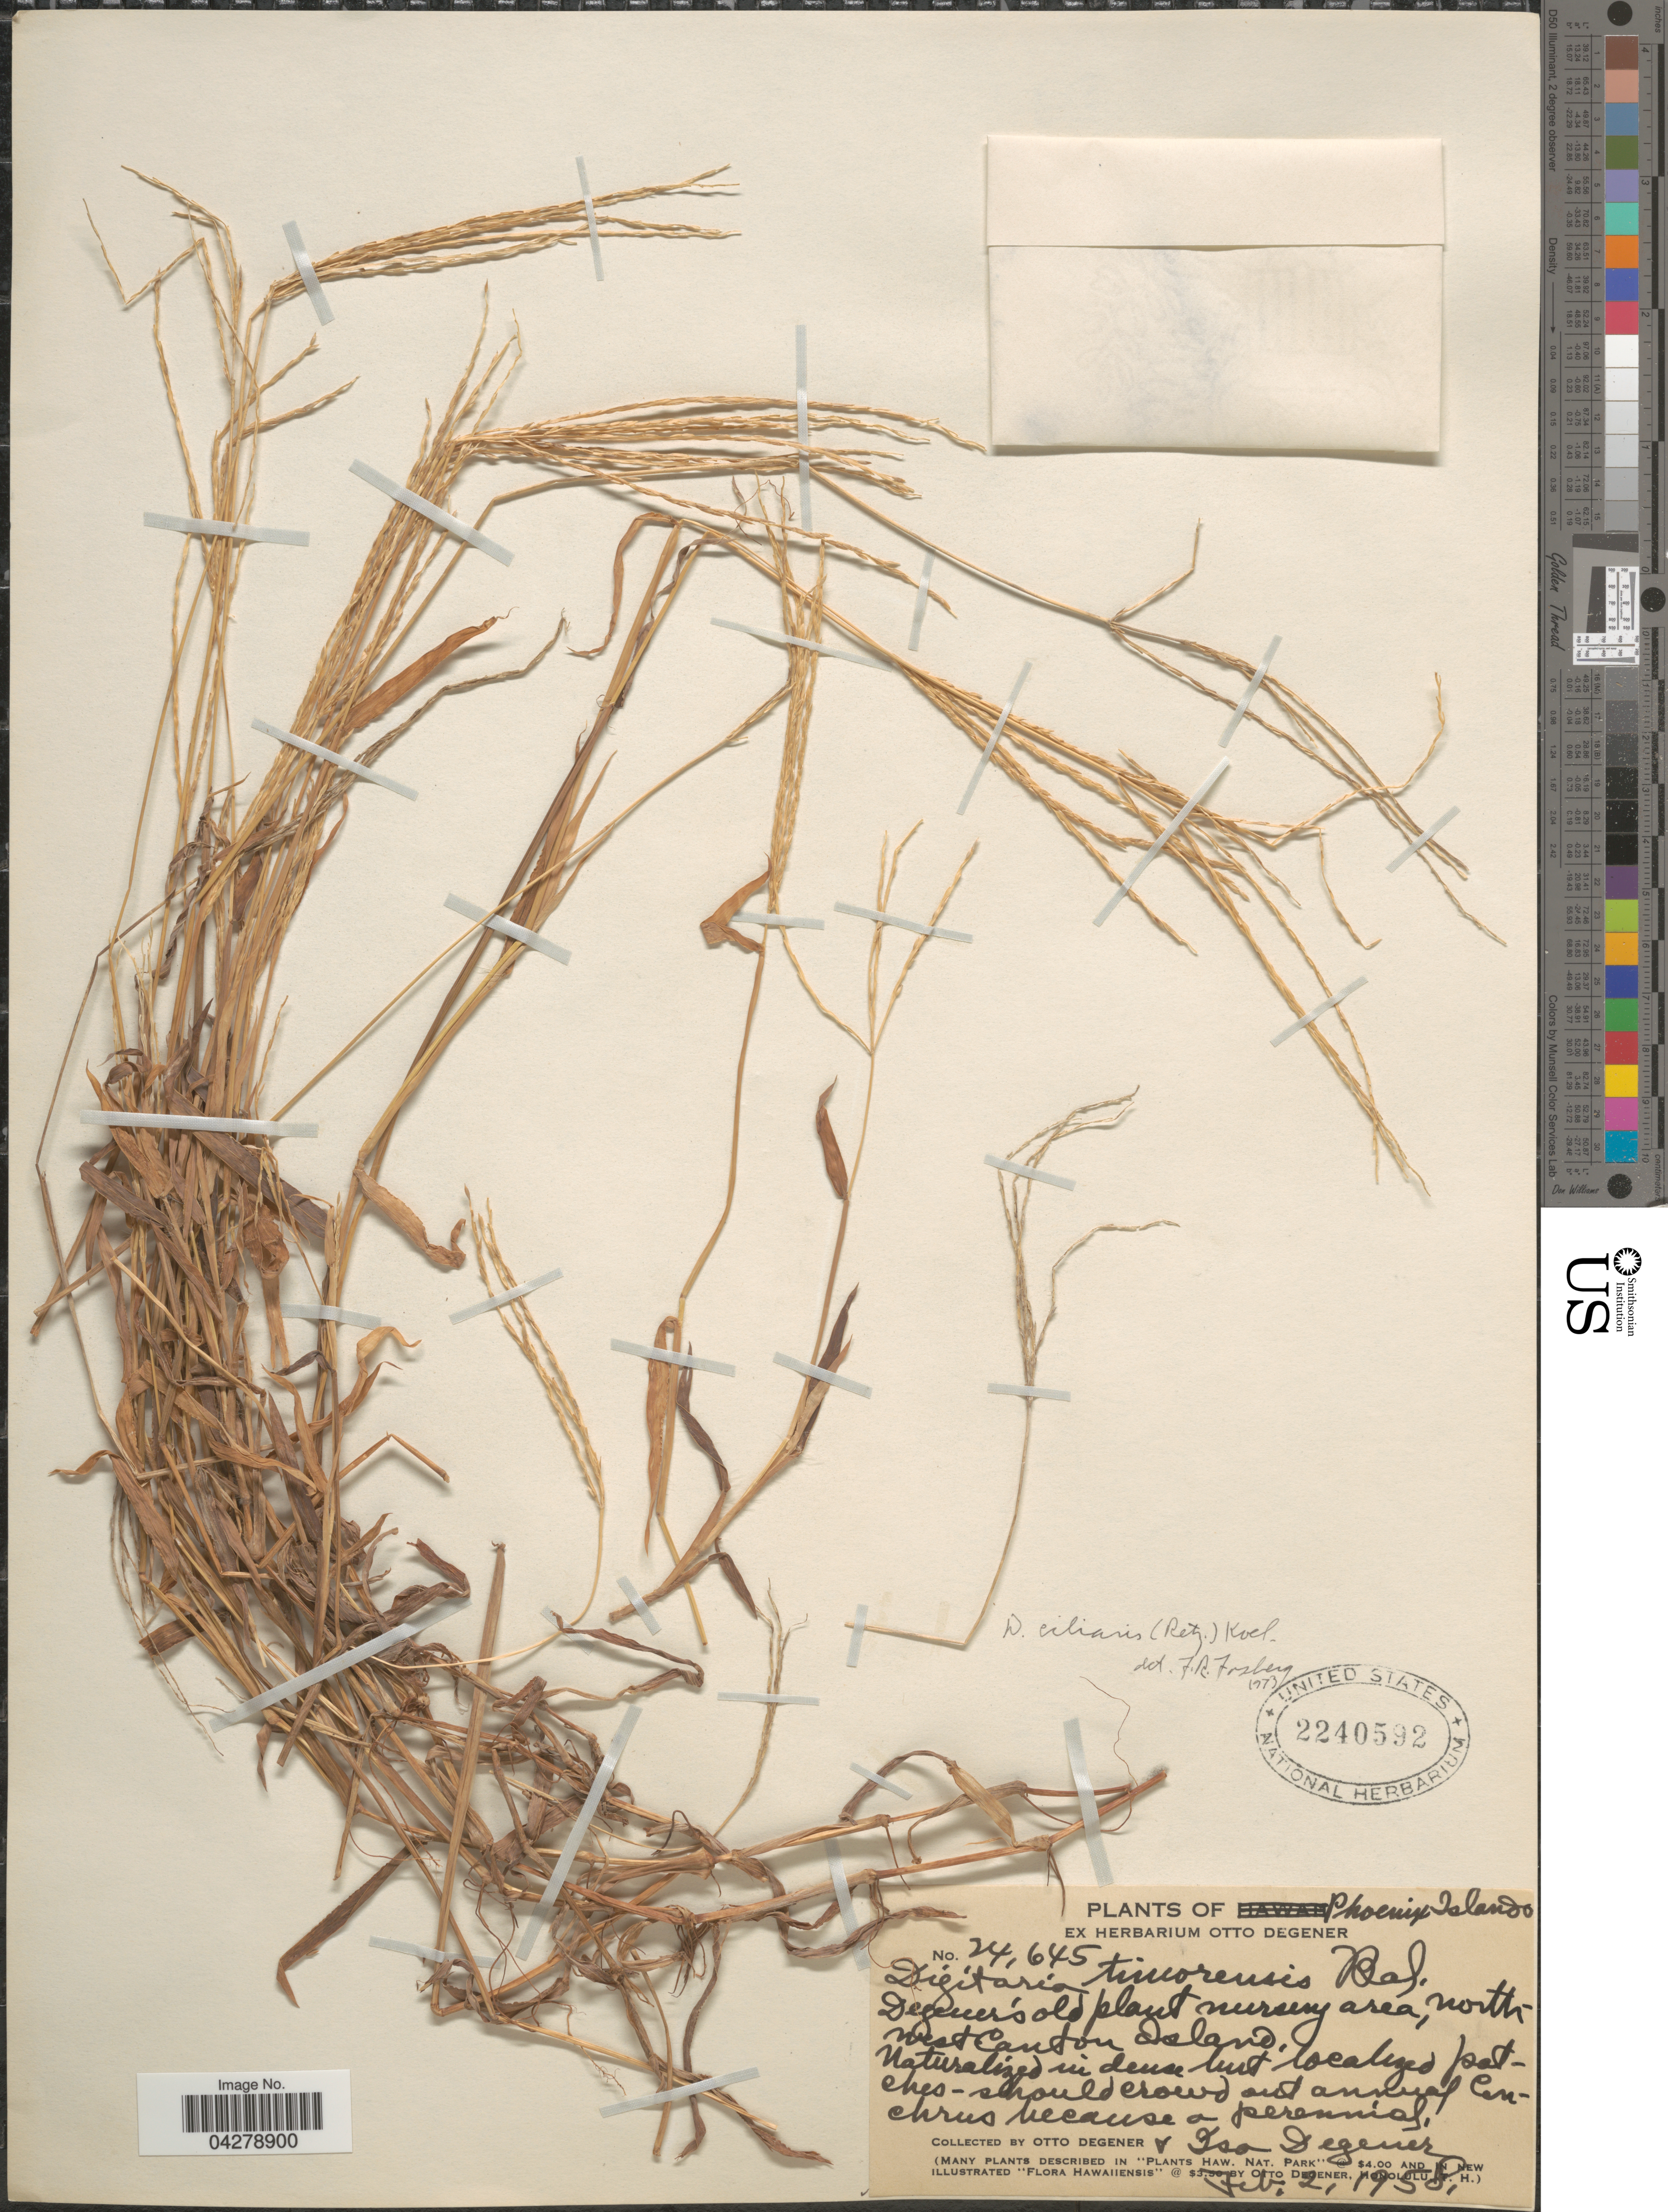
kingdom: Plantae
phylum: Tracheophyta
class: Liliopsida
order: Poales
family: Poaceae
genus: Digitaria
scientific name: Digitaria ciliaris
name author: (Retz.) Koeler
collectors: O. Degener & I. Degener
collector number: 24645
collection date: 1958-02-02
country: Kiribati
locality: Phoenix Islands. Degener's old plant nursery area, north-west Canton Island. Naturalized in dense luit [interpreted] localized patches.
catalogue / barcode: US 2240592